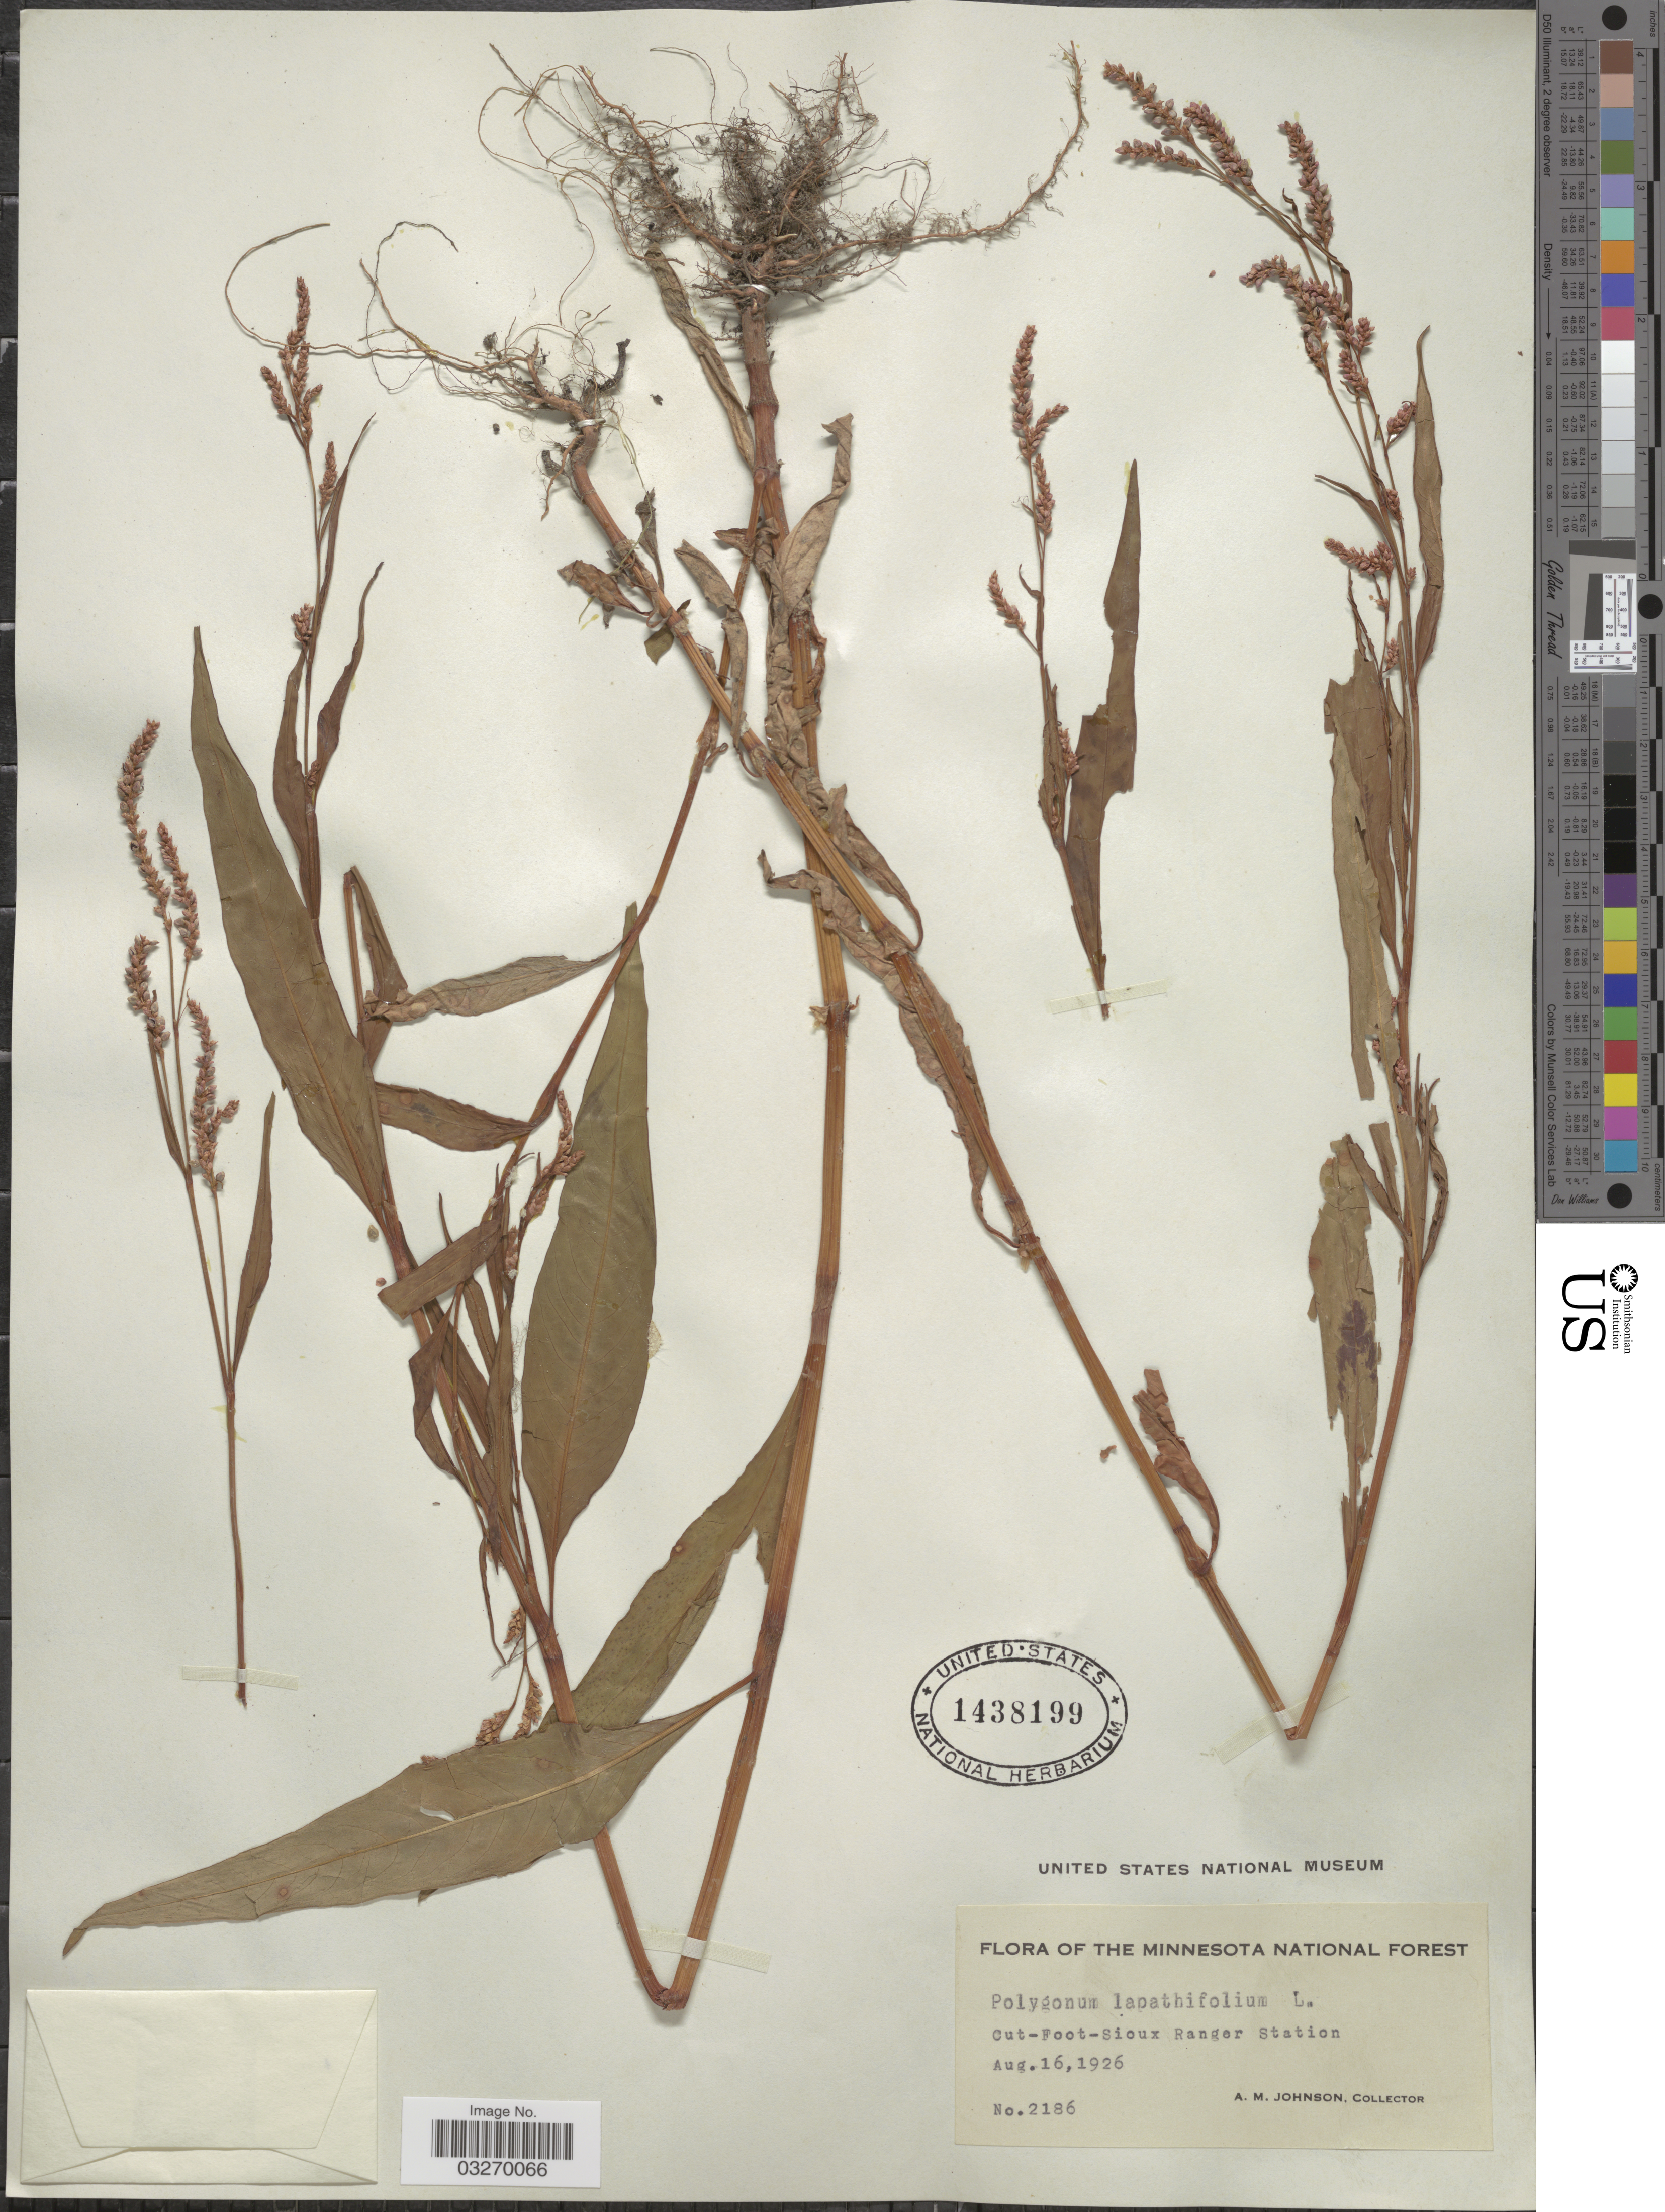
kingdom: Plantae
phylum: Tracheophyta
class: Magnoliopsida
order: Caryophyllales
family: Polygonaceae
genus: Persicaria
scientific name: Persicaria lapathifolia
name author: (L.) Delarbre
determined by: Atha, D. E.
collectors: A. M. Johnson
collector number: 2186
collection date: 1926-08-16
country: United States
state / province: Minnesota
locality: The Minnesota National Forest. Cut-Foot-Sioux Ranger Station.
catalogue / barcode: US 1438199